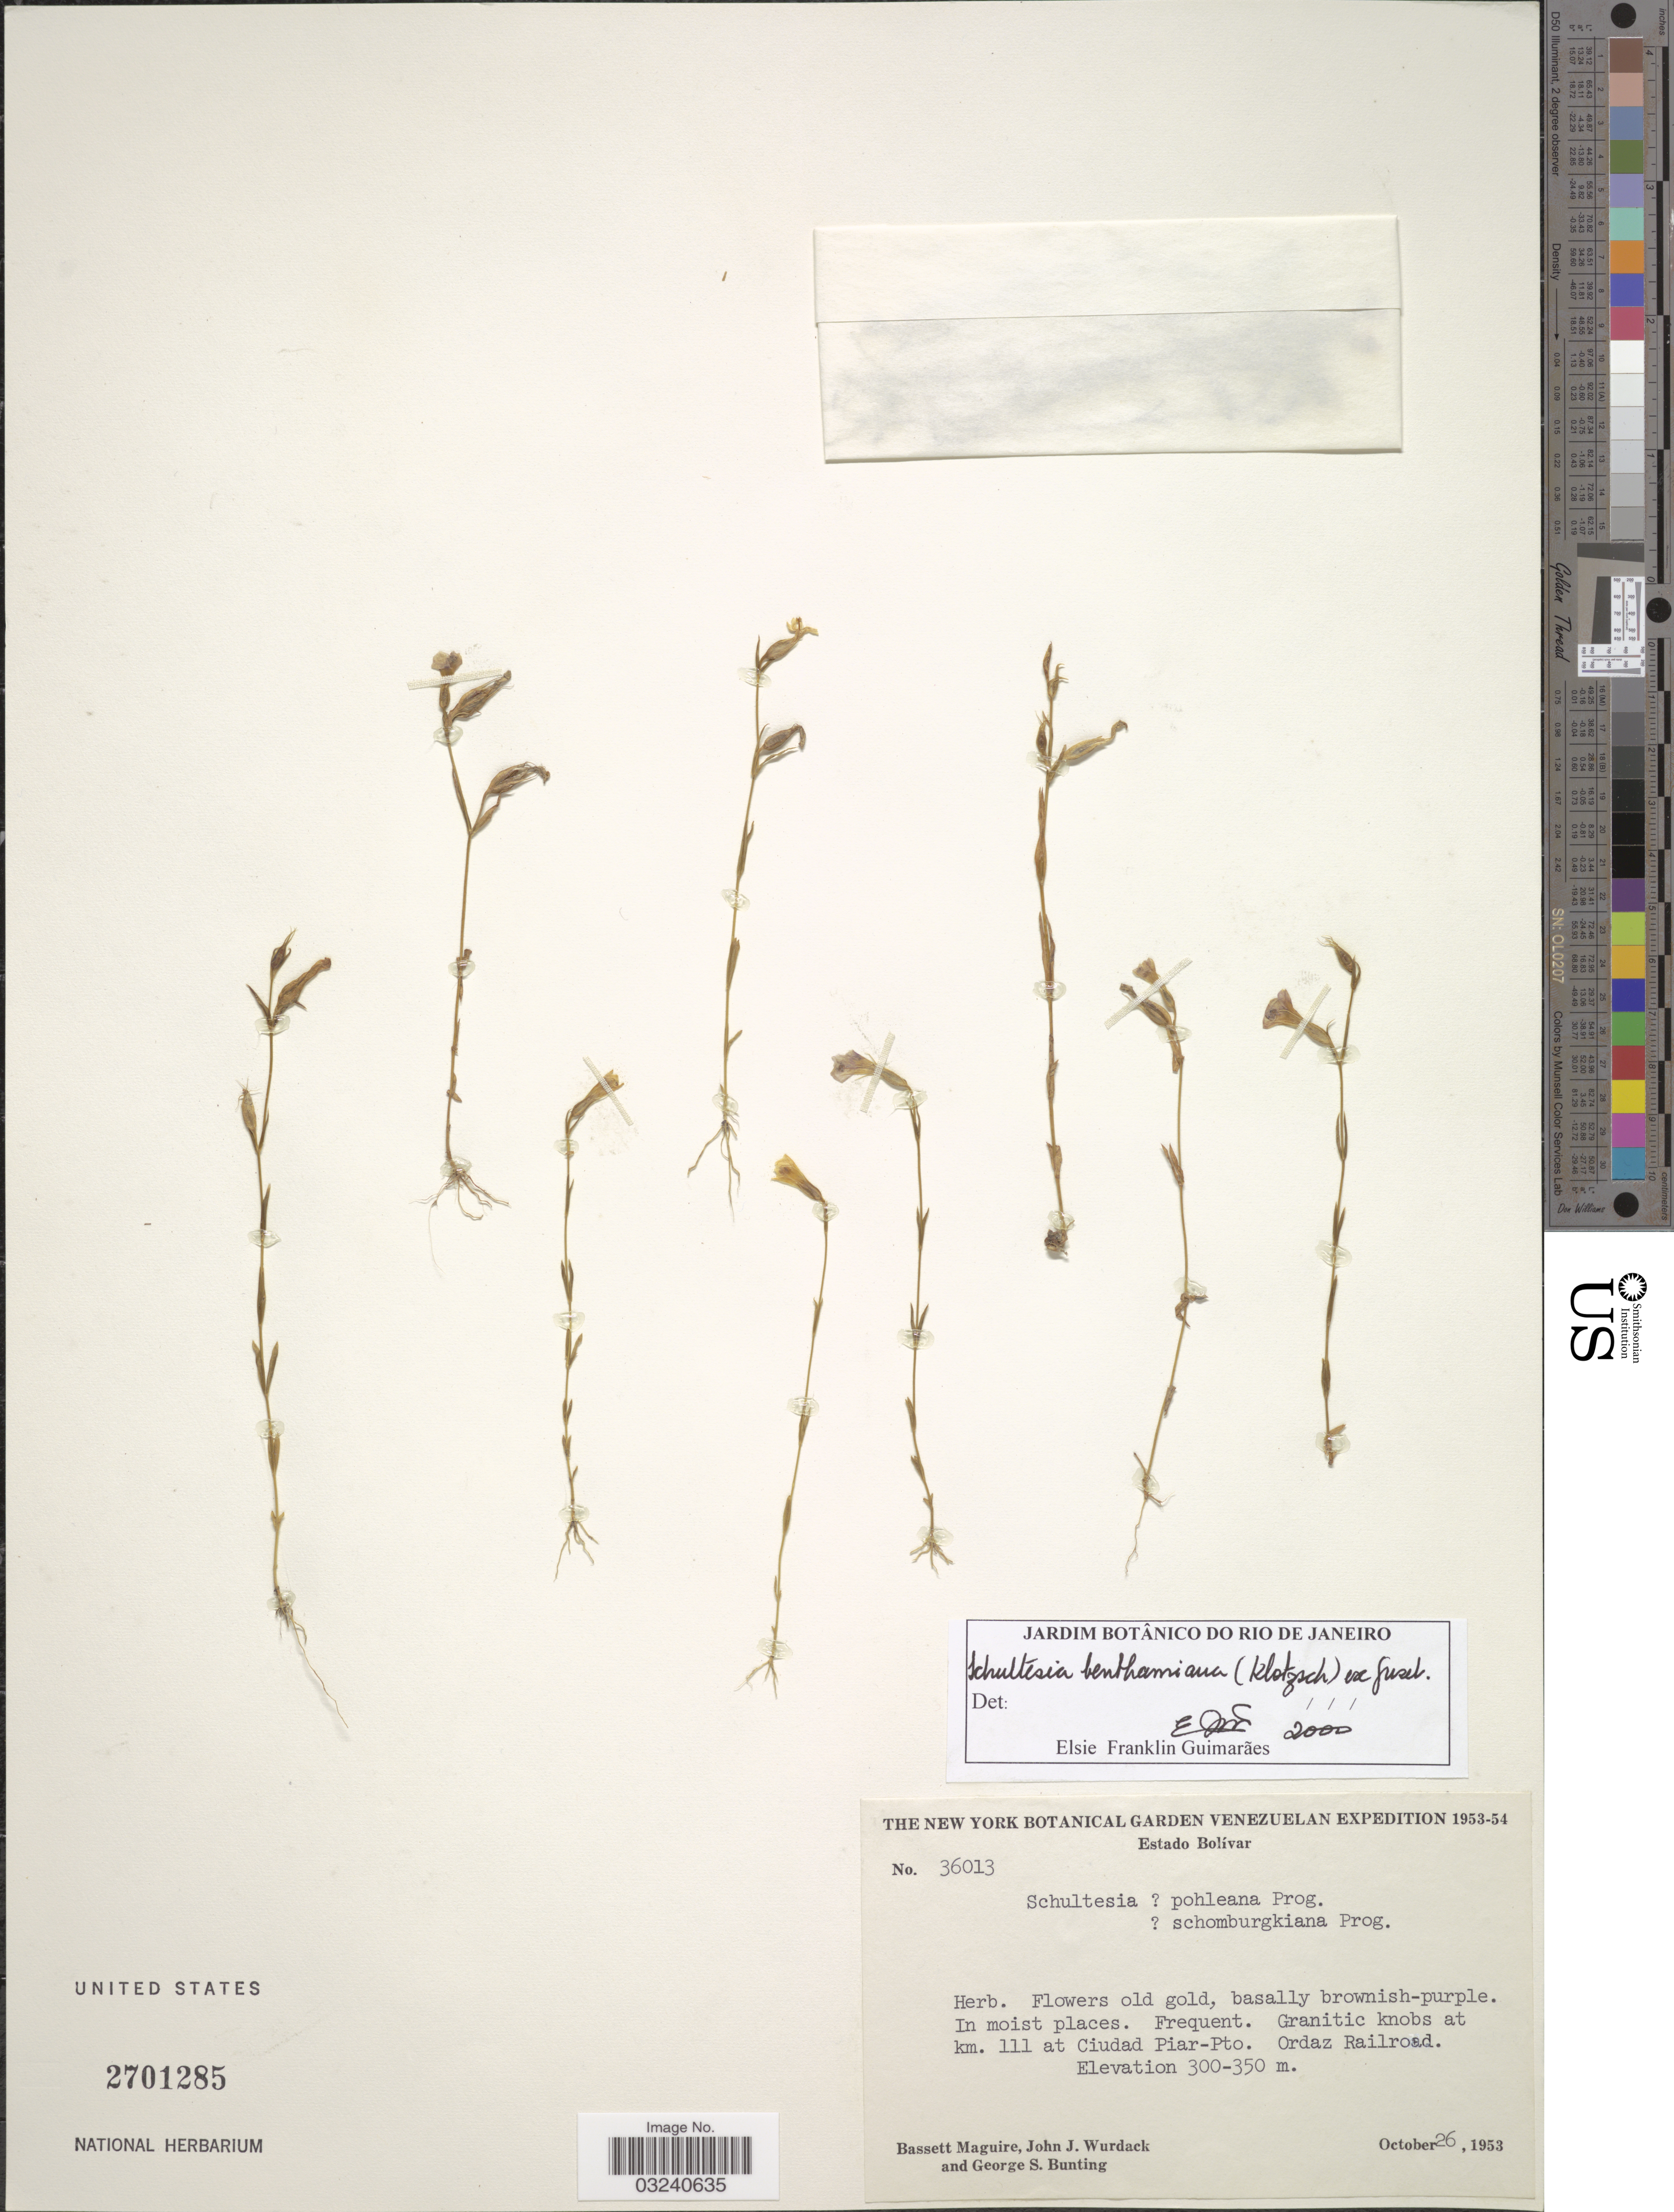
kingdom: Plantae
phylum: Tracheophyta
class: Magnoliopsida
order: Gentianales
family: Gentianaceae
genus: Schultesia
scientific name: Schultesia benthamiana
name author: Klotzsch ex Griseb.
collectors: B. Maguire, J. J. Wurdack & G. S. Bunting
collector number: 36013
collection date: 1953-10-26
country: Venezuela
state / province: Bolivar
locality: Granitic knobs at km. 111 at Ciudad Piar-Pto. Ordaz Railroad.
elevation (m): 300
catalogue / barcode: US 2701285